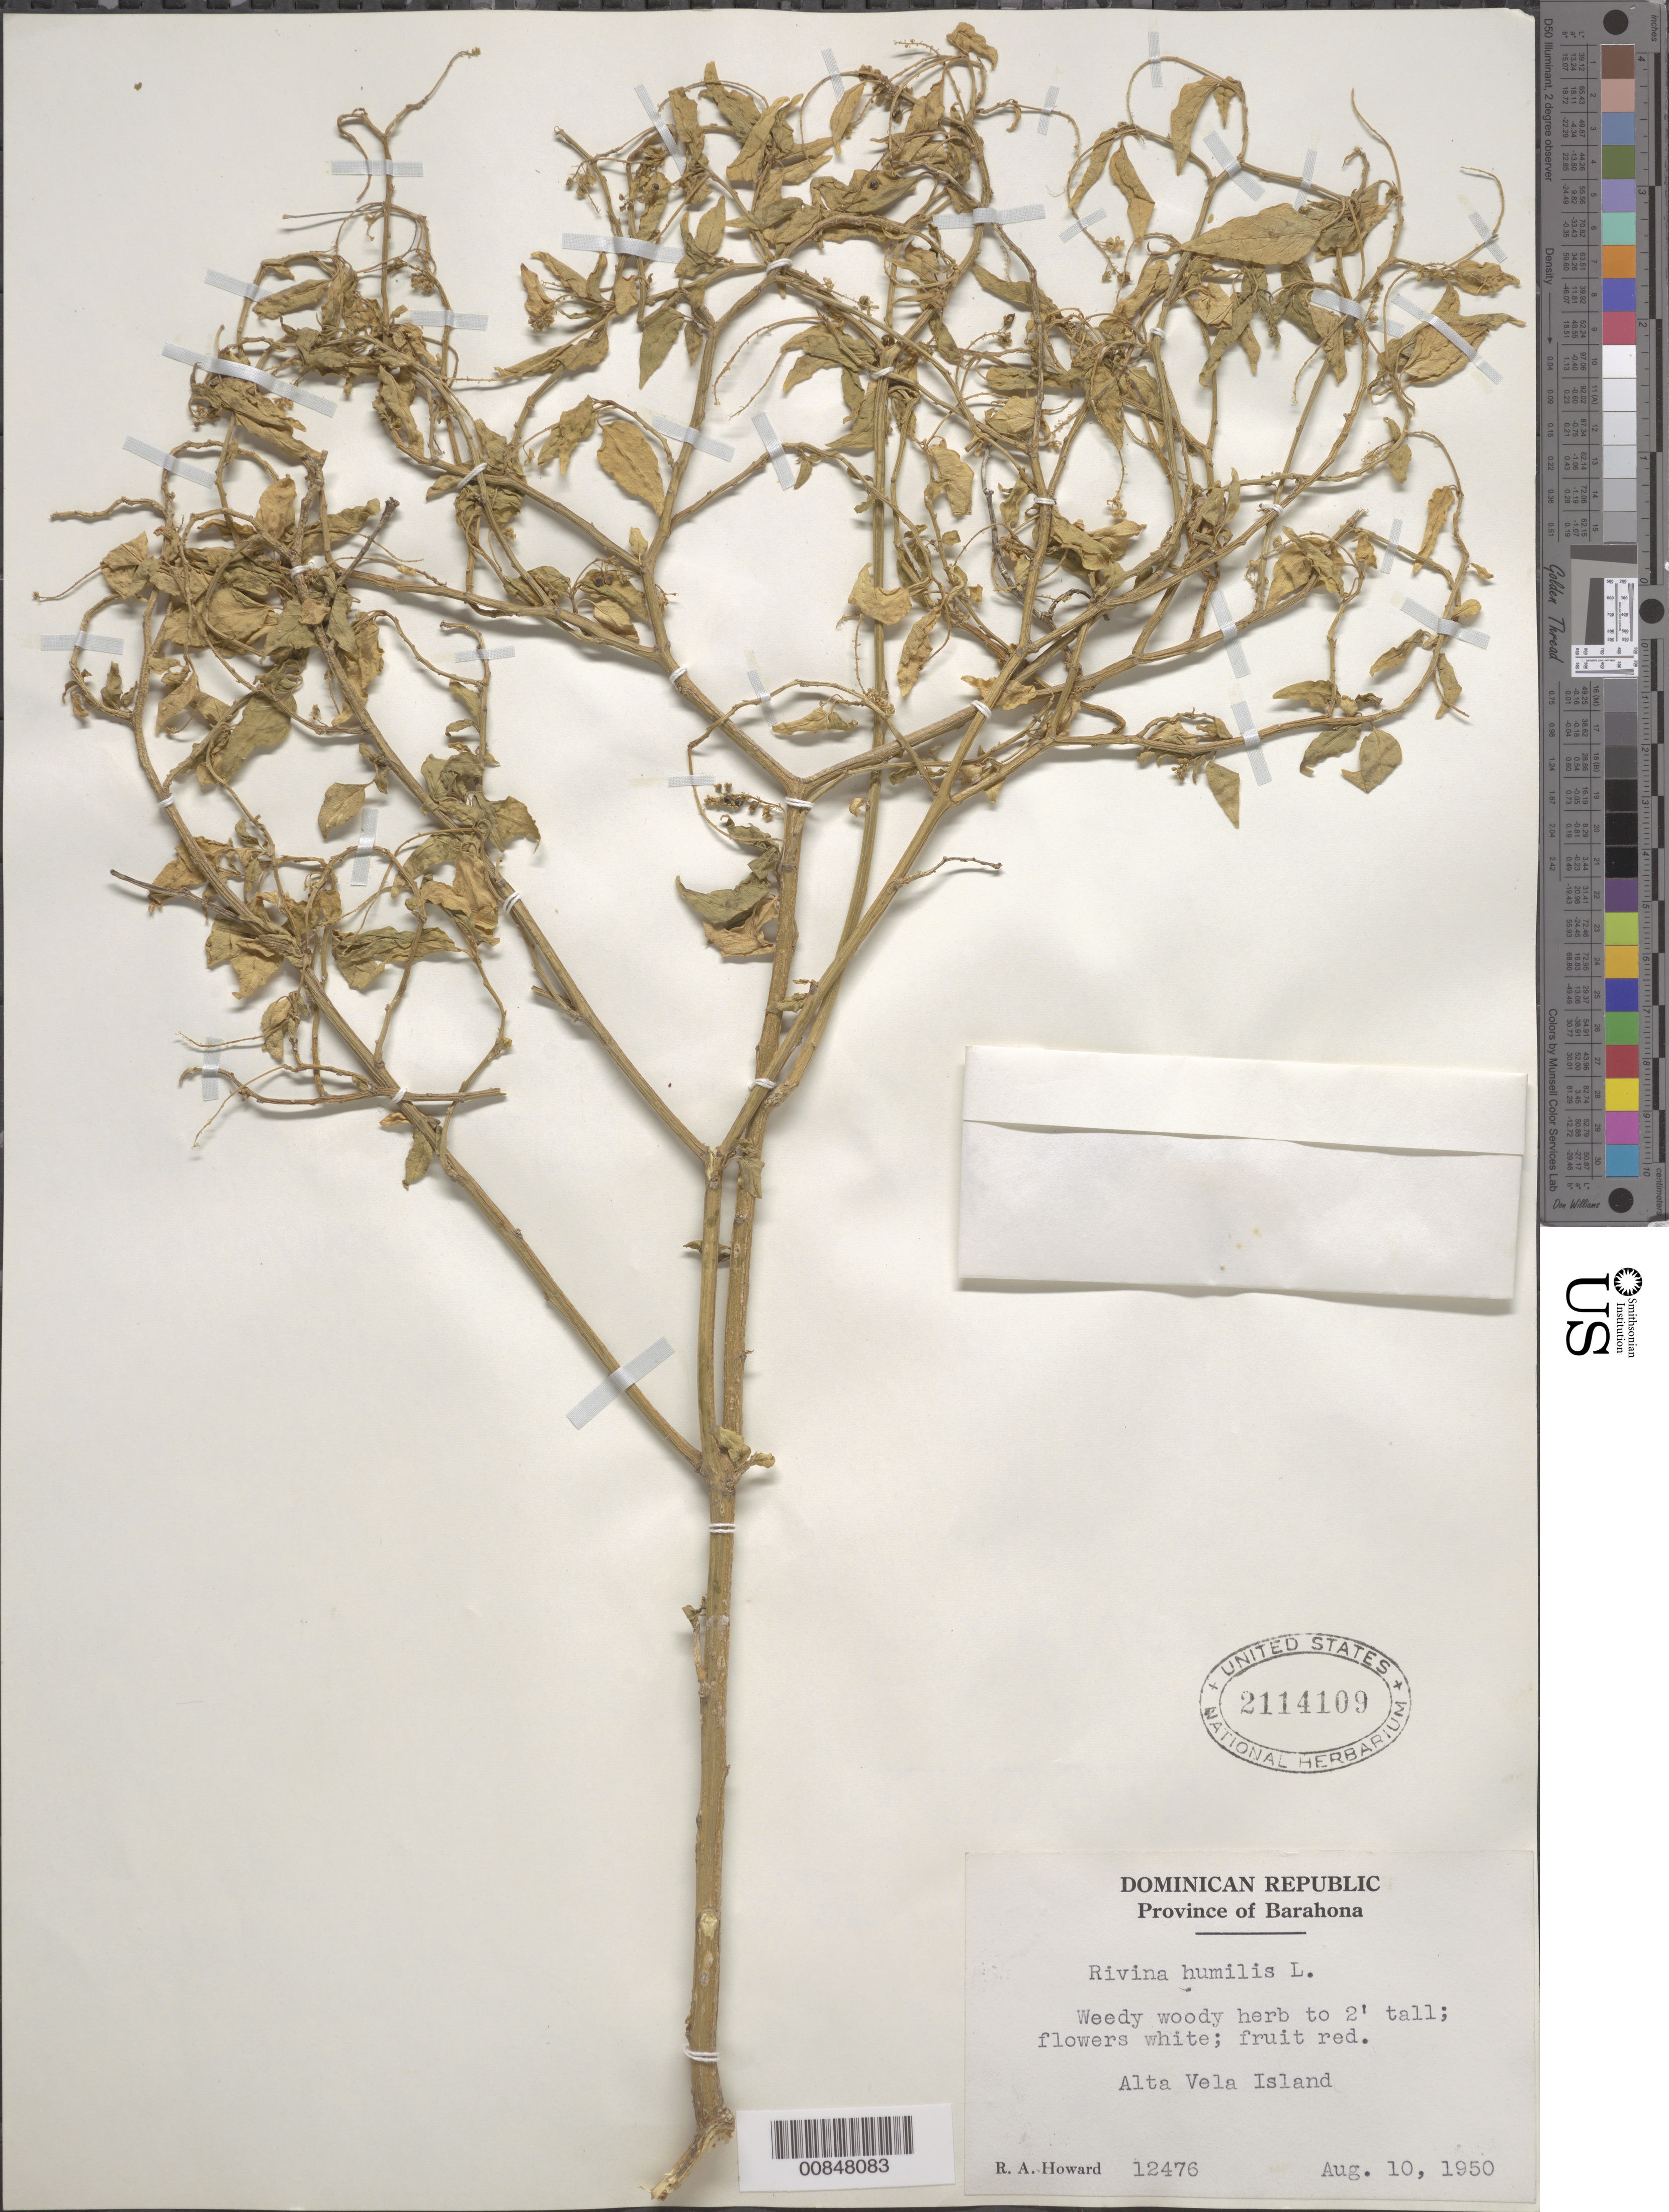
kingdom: Plantae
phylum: Tracheophyta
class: Magnoliopsida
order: Caryophyllales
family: Phytolaccaceae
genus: Rivina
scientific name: Rivina humilis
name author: L.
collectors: R. A. Howard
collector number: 12476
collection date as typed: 10 Aug 1950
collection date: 1950-08-10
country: Dominican Republic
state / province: Barahona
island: Alta Vela I.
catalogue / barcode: US 2114109